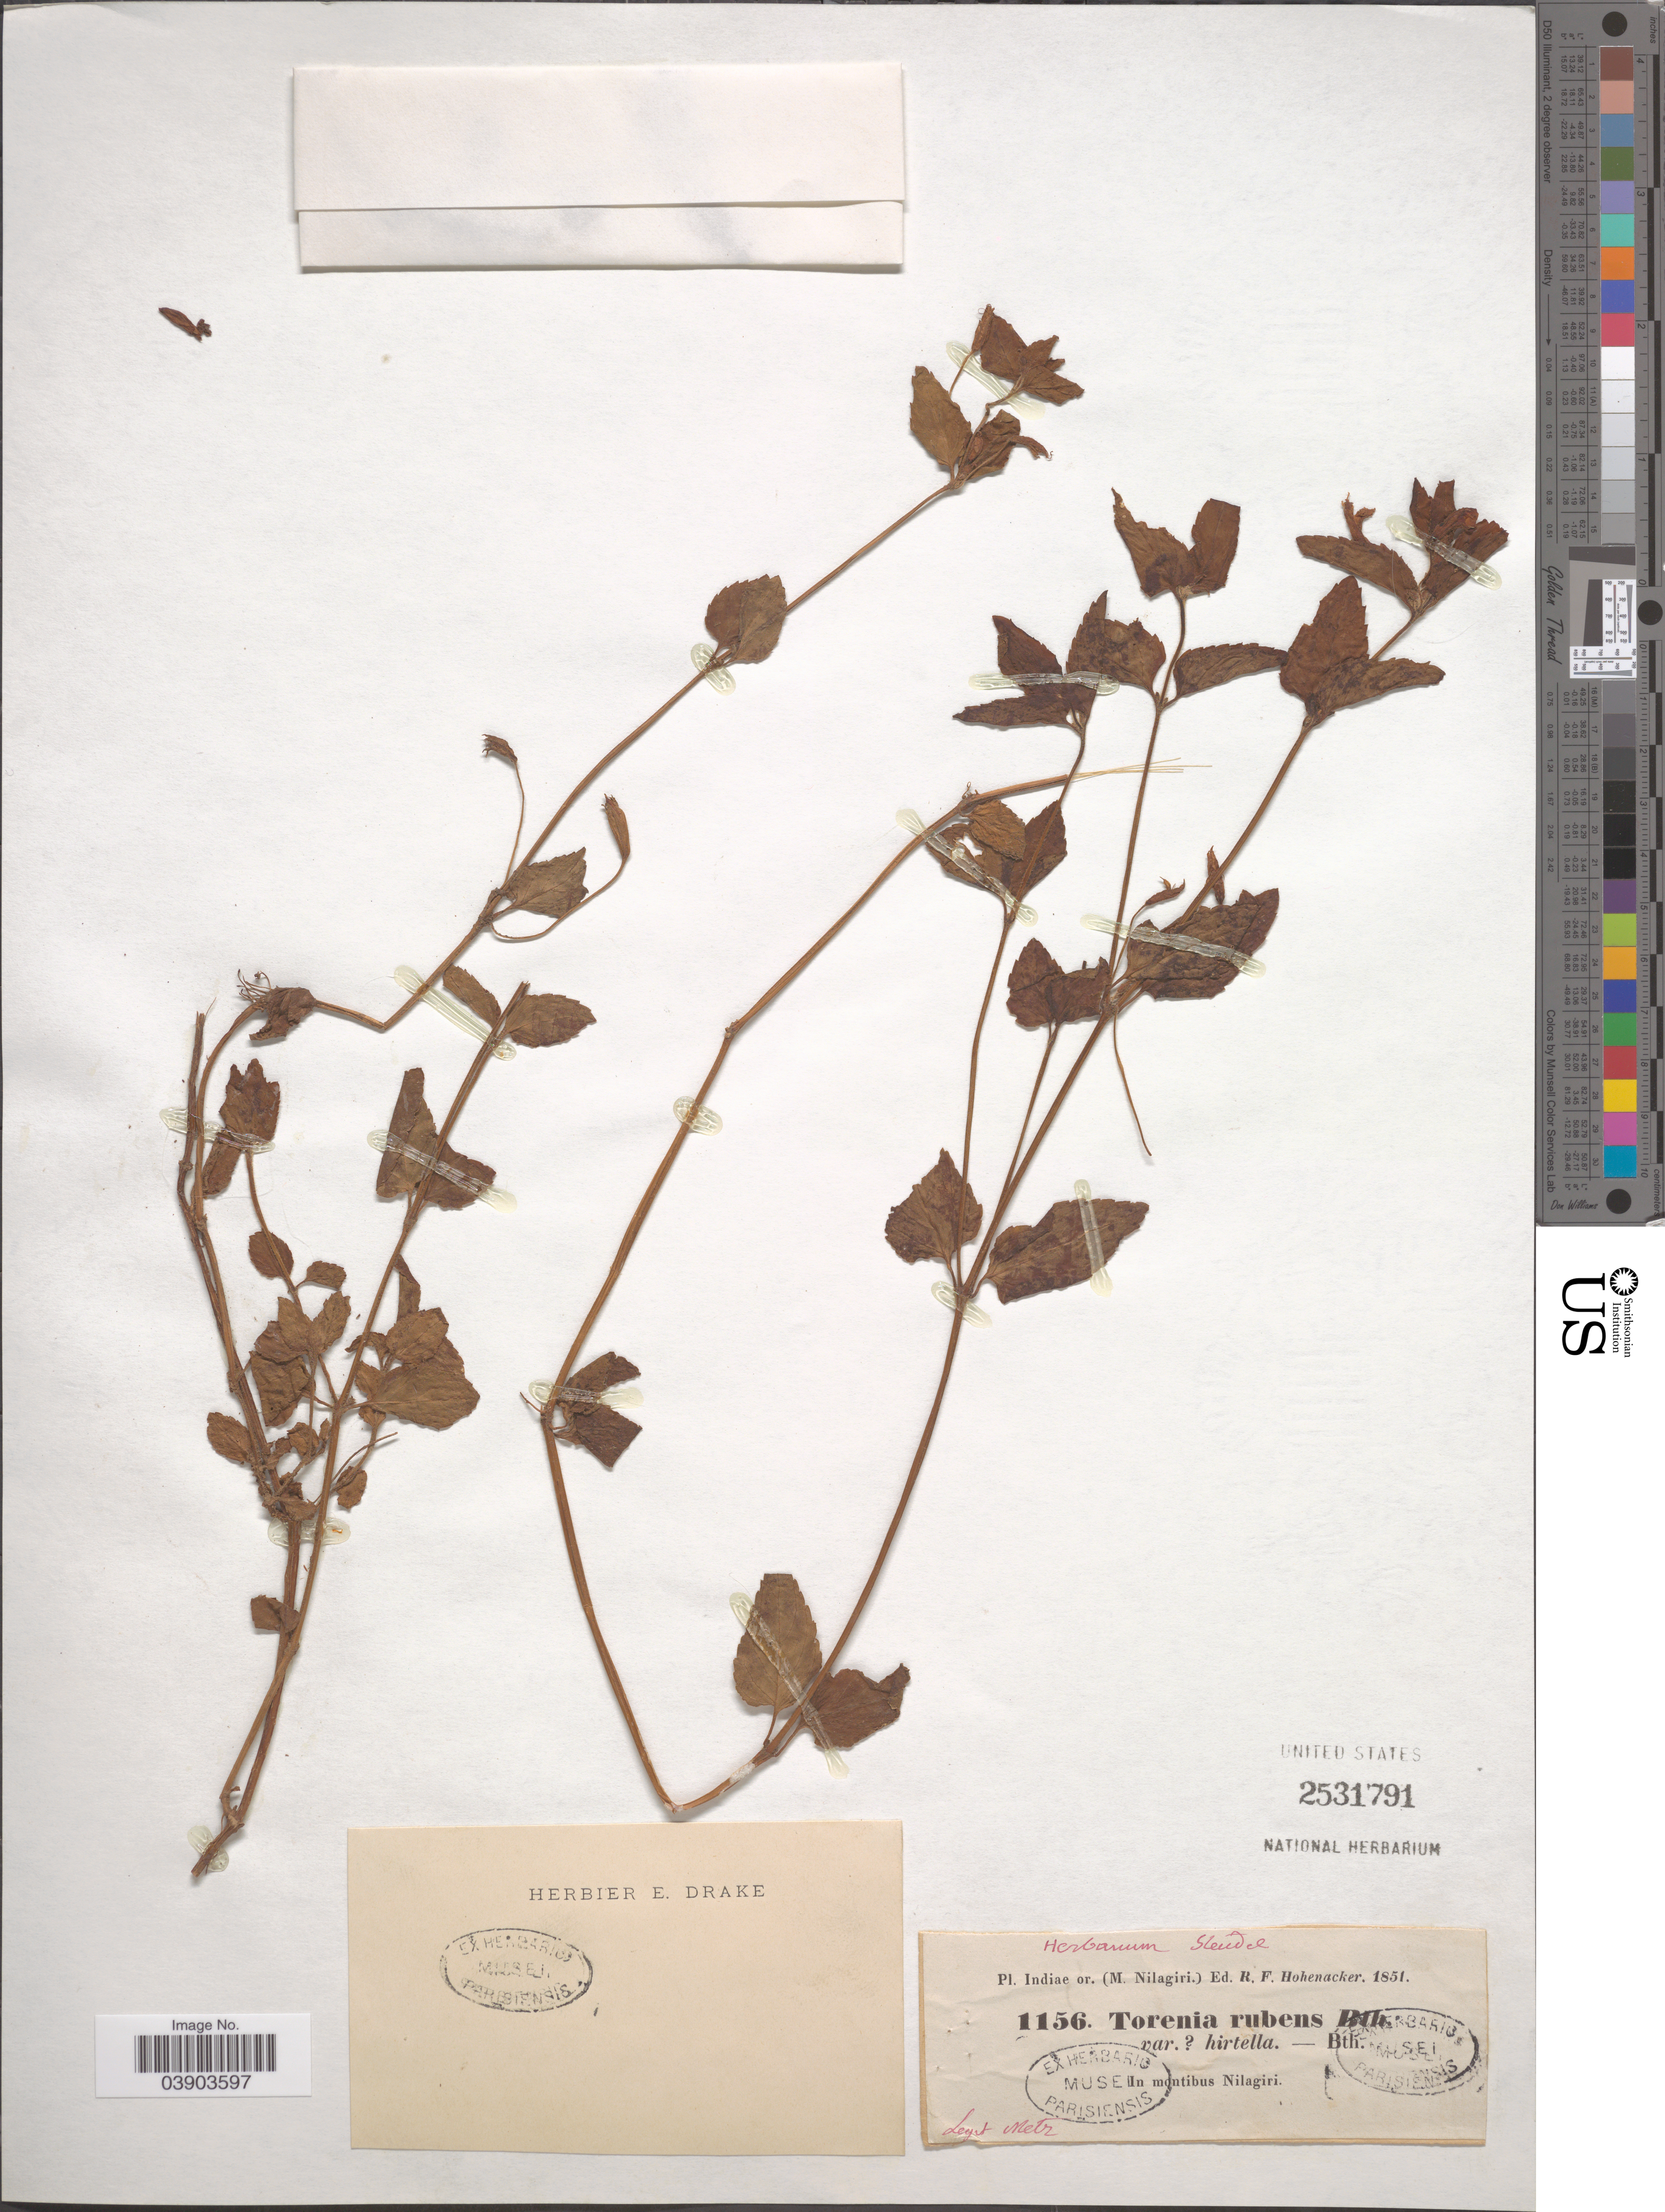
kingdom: Plantae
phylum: Tracheophyta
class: Magnoliopsida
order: Lamiales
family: Linderniaceae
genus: Torenia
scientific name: Torenia rubens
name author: Benth. ex Maxim.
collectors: -. Metz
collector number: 1156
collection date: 1851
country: India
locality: Indiae or. (M. Nilagiri.). In montibus Nilagiri.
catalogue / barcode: US 2531791